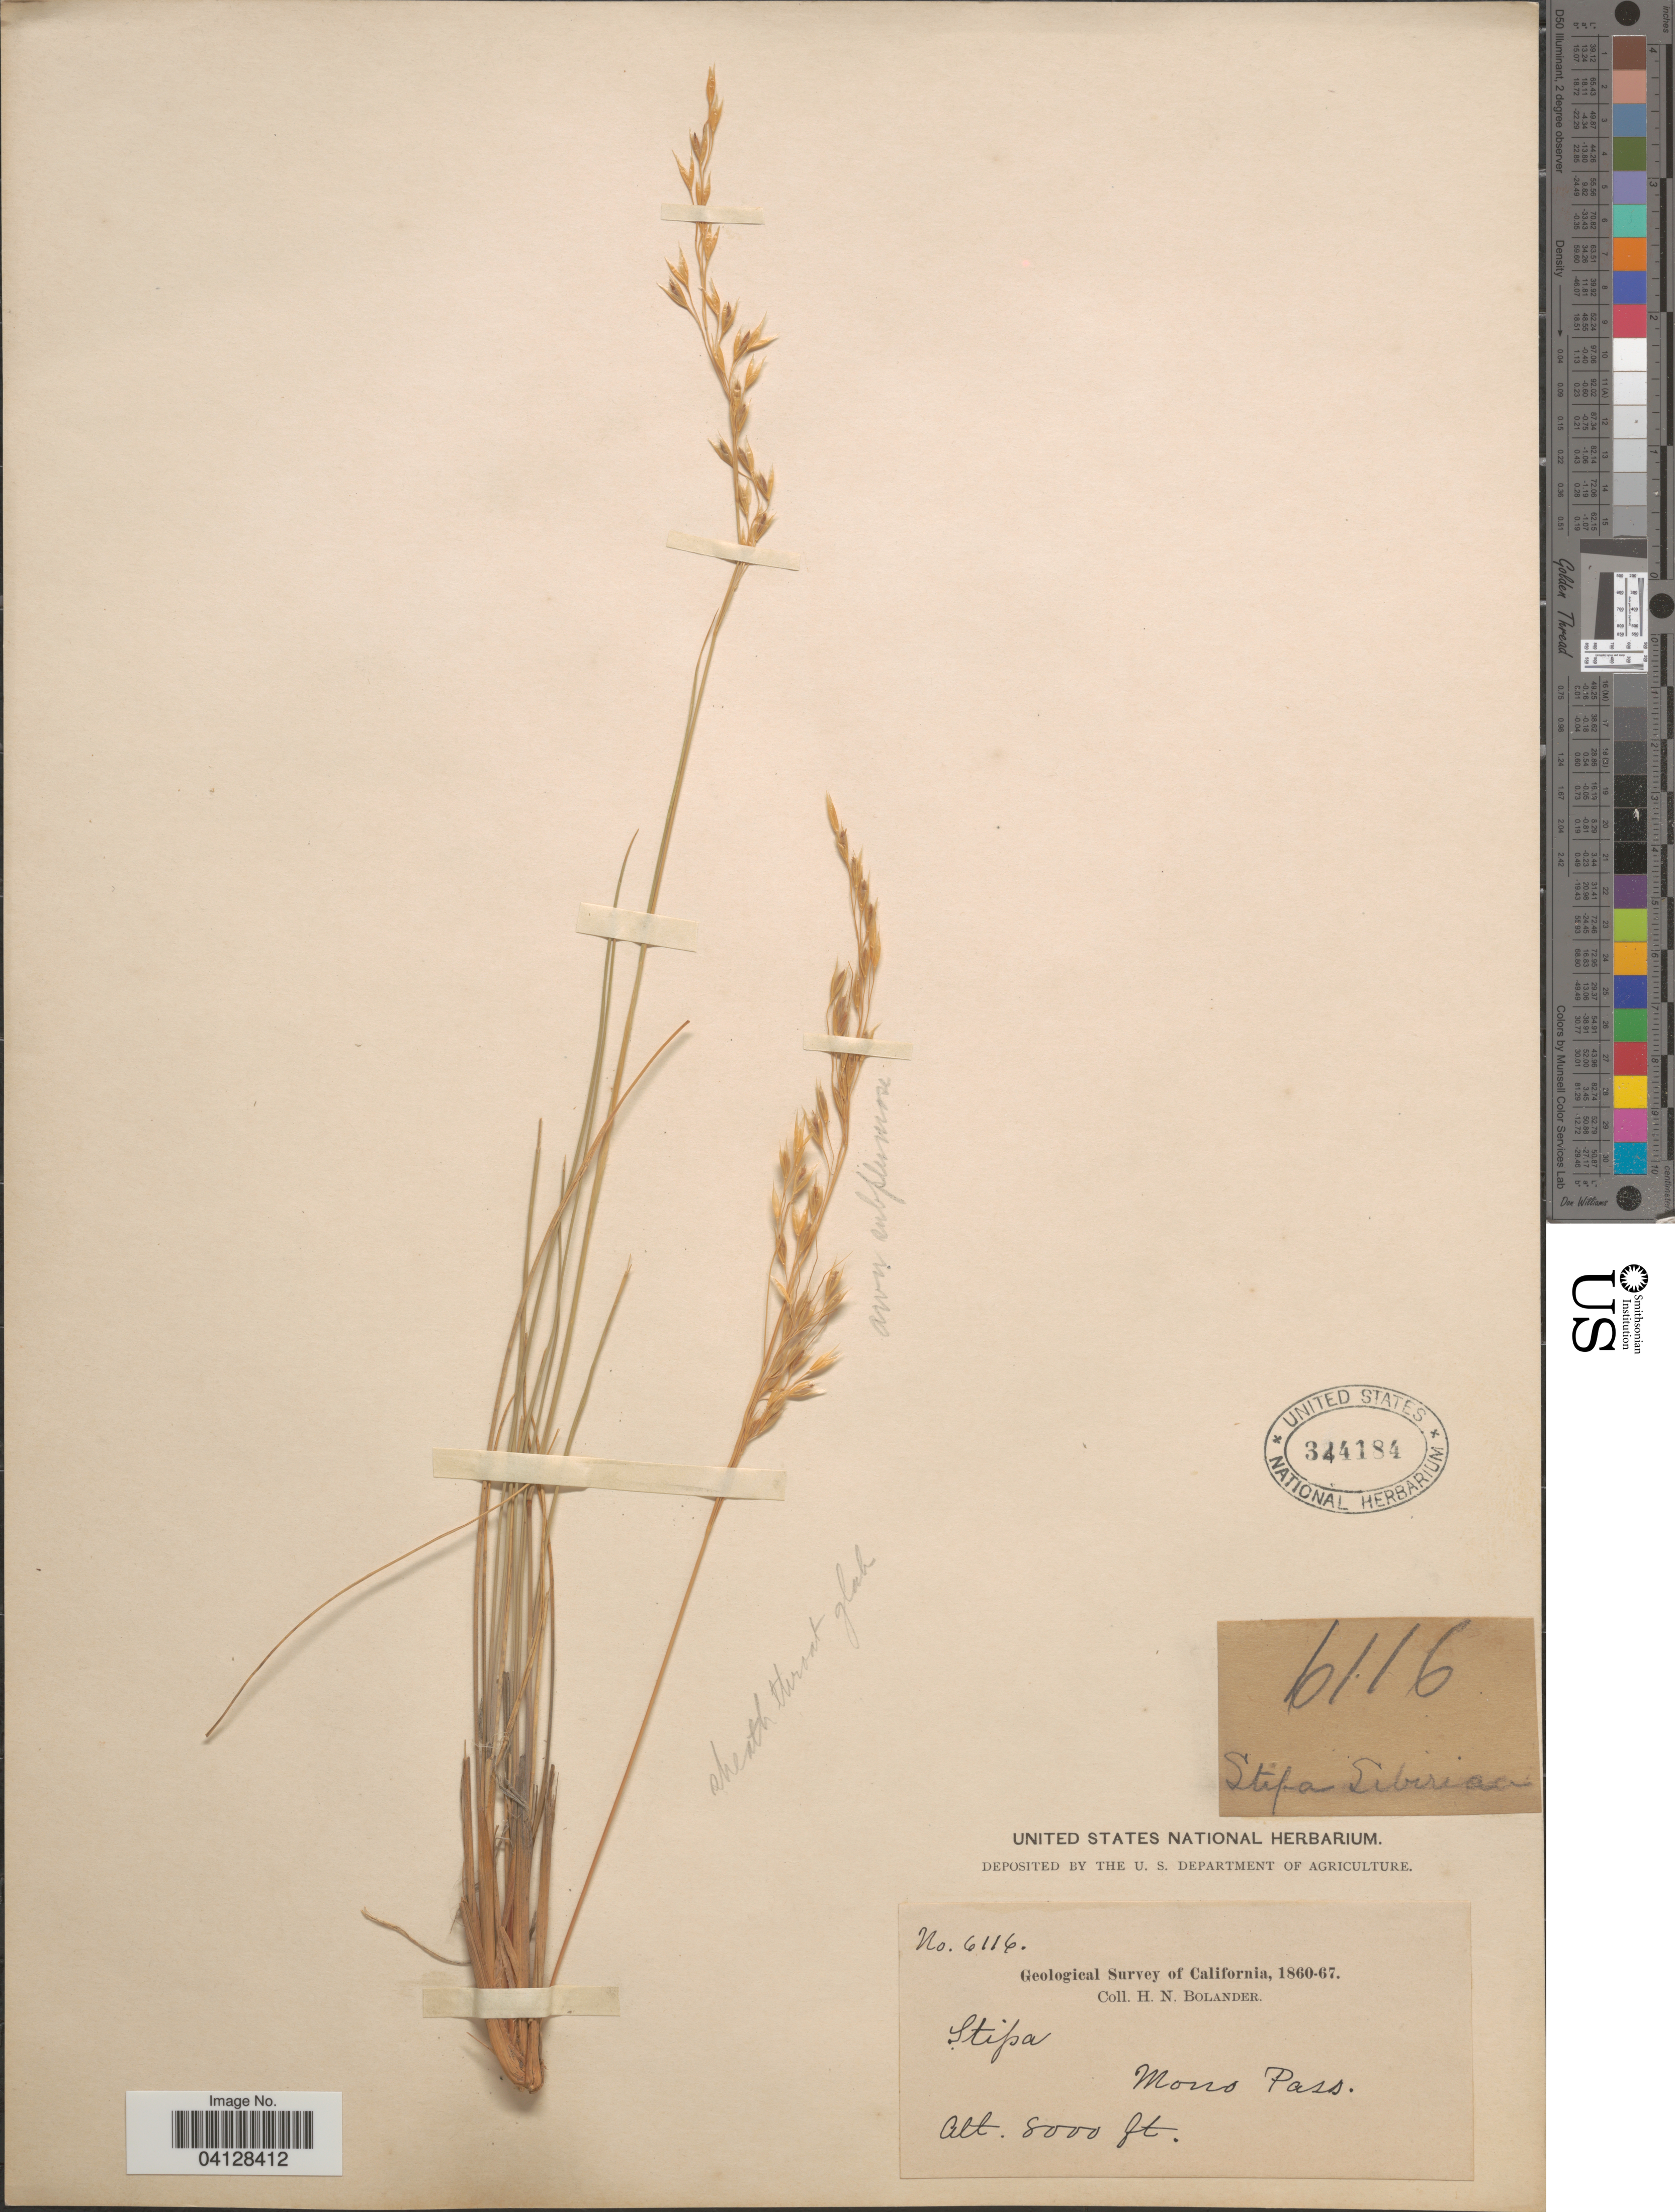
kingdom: Plantae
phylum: Tracheophyta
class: Liliopsida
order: Poales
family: Poaceae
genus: Stipa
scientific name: Stipa sibirica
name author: (L.) Lam.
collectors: H. Bolander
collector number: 6116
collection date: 1860/1867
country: United States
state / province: California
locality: Geological Survey of California, 1860-67. Mons Pass.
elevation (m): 2438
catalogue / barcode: US 344184